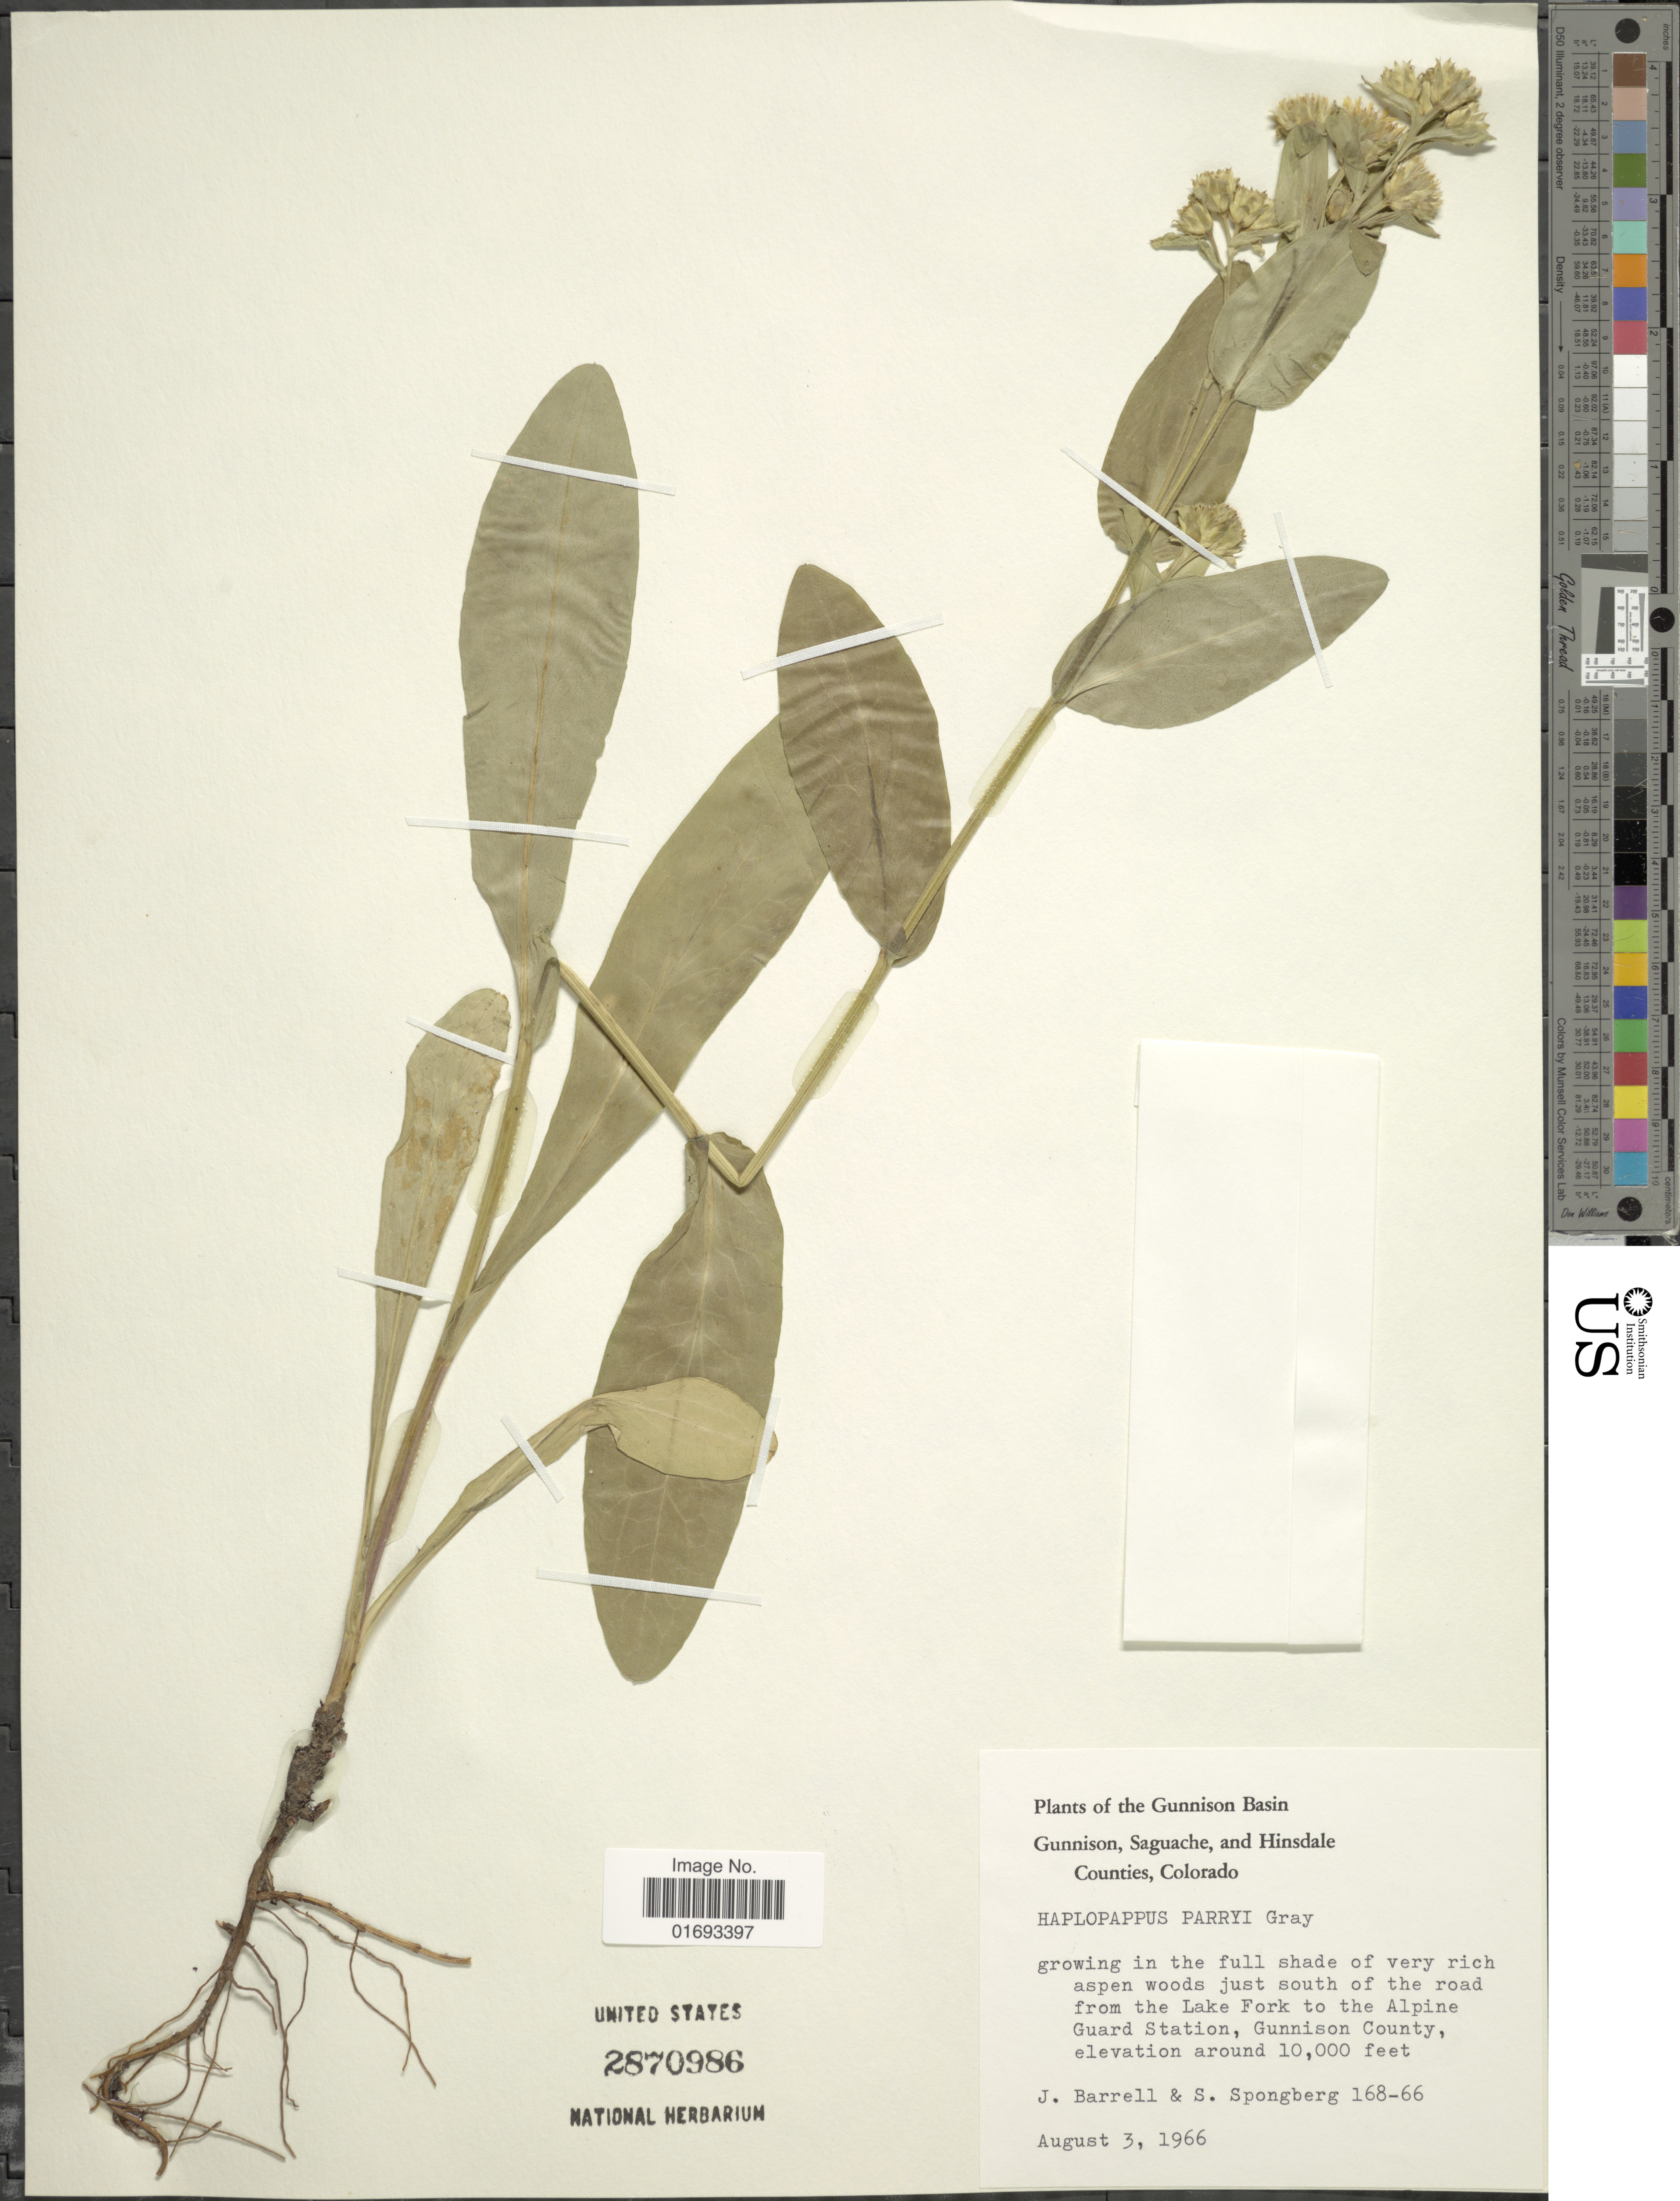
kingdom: Plantae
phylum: Tracheophyta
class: Magnoliopsida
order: Asterales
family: Asteraceae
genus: Oreochrysum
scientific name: Oreochrysum parryi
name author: (A. Gray) Rydb.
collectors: J. Barrell & S. A.Spongberg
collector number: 168-66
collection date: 1966-08-03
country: United States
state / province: Colorado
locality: Gunnison basin, Gunnison, Saguache, and Hinsdale Counties, growing in the full shade of very rich aspen woods just south of the road from the Lake Fork to the Alpine Guard Station, Gunnison County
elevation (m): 3048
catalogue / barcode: US 2870986